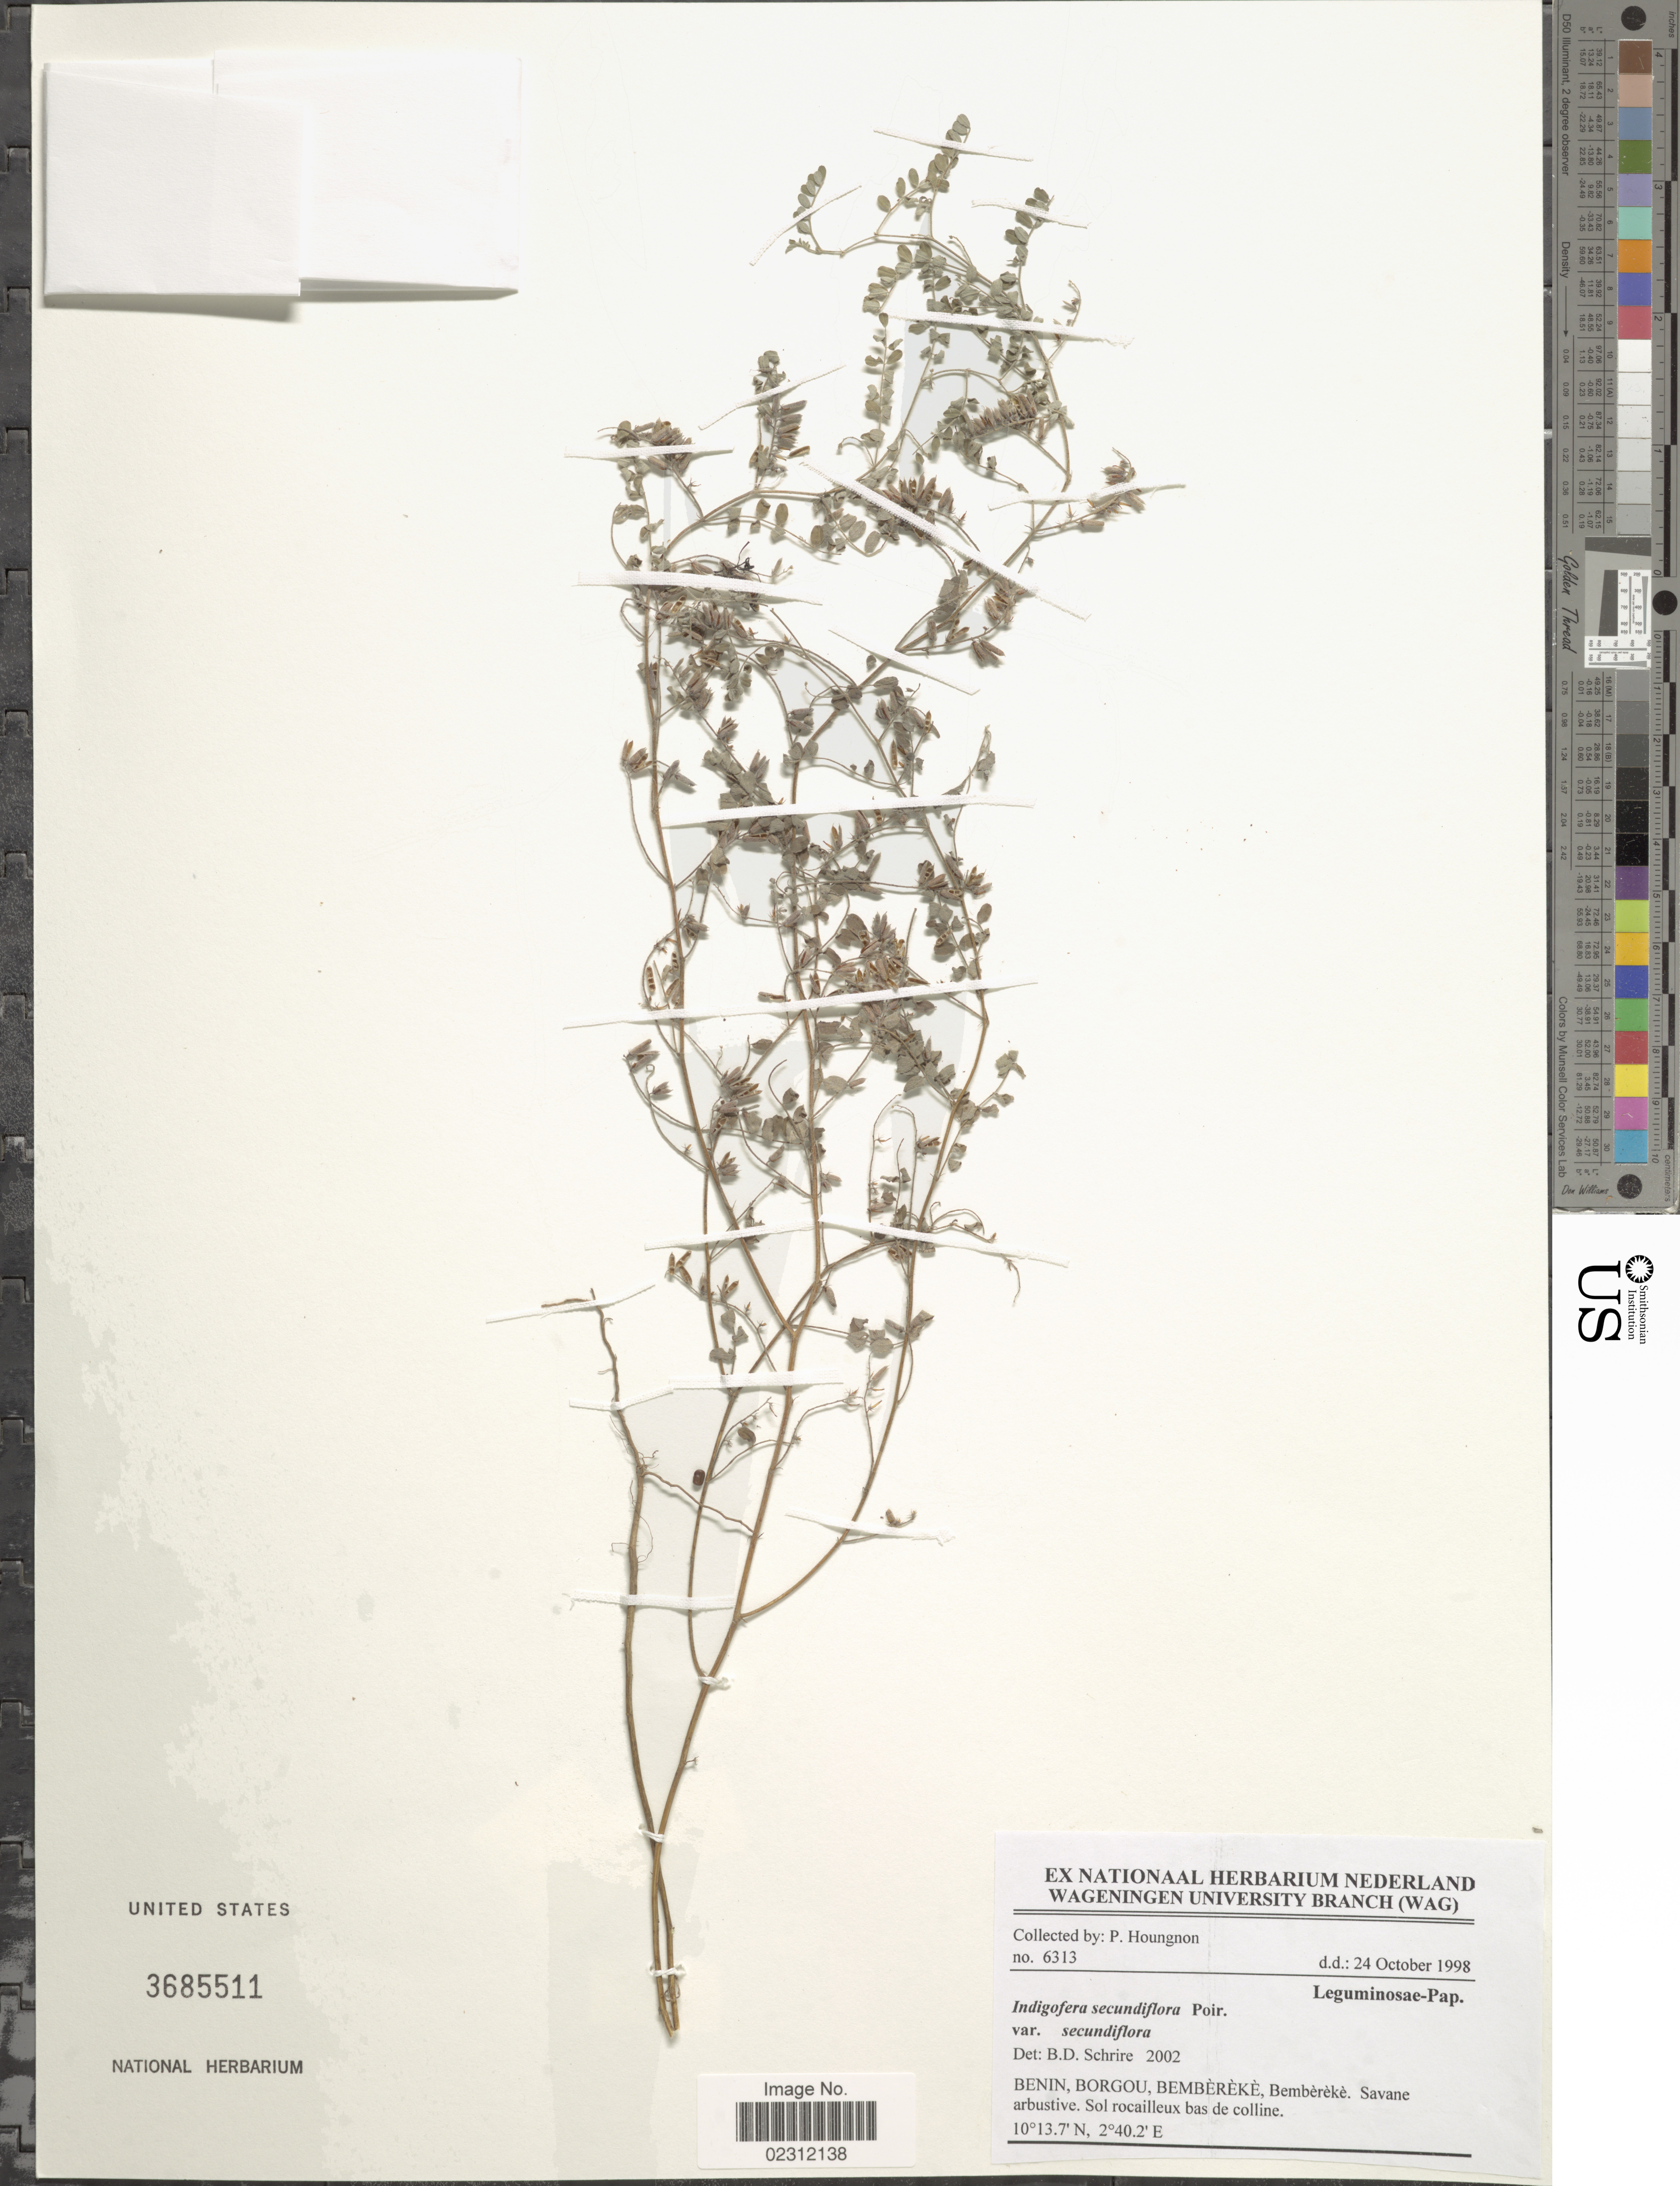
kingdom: Plantae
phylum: Tracheophyta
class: Magnoliopsida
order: Fabales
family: Fabaceae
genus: Indigofera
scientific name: Indigofera secundiflora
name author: Poir.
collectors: P. Houngnon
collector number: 6313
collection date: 1998-10-24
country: Benin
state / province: Borgou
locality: Bembereke, Bembereke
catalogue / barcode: US 3685511